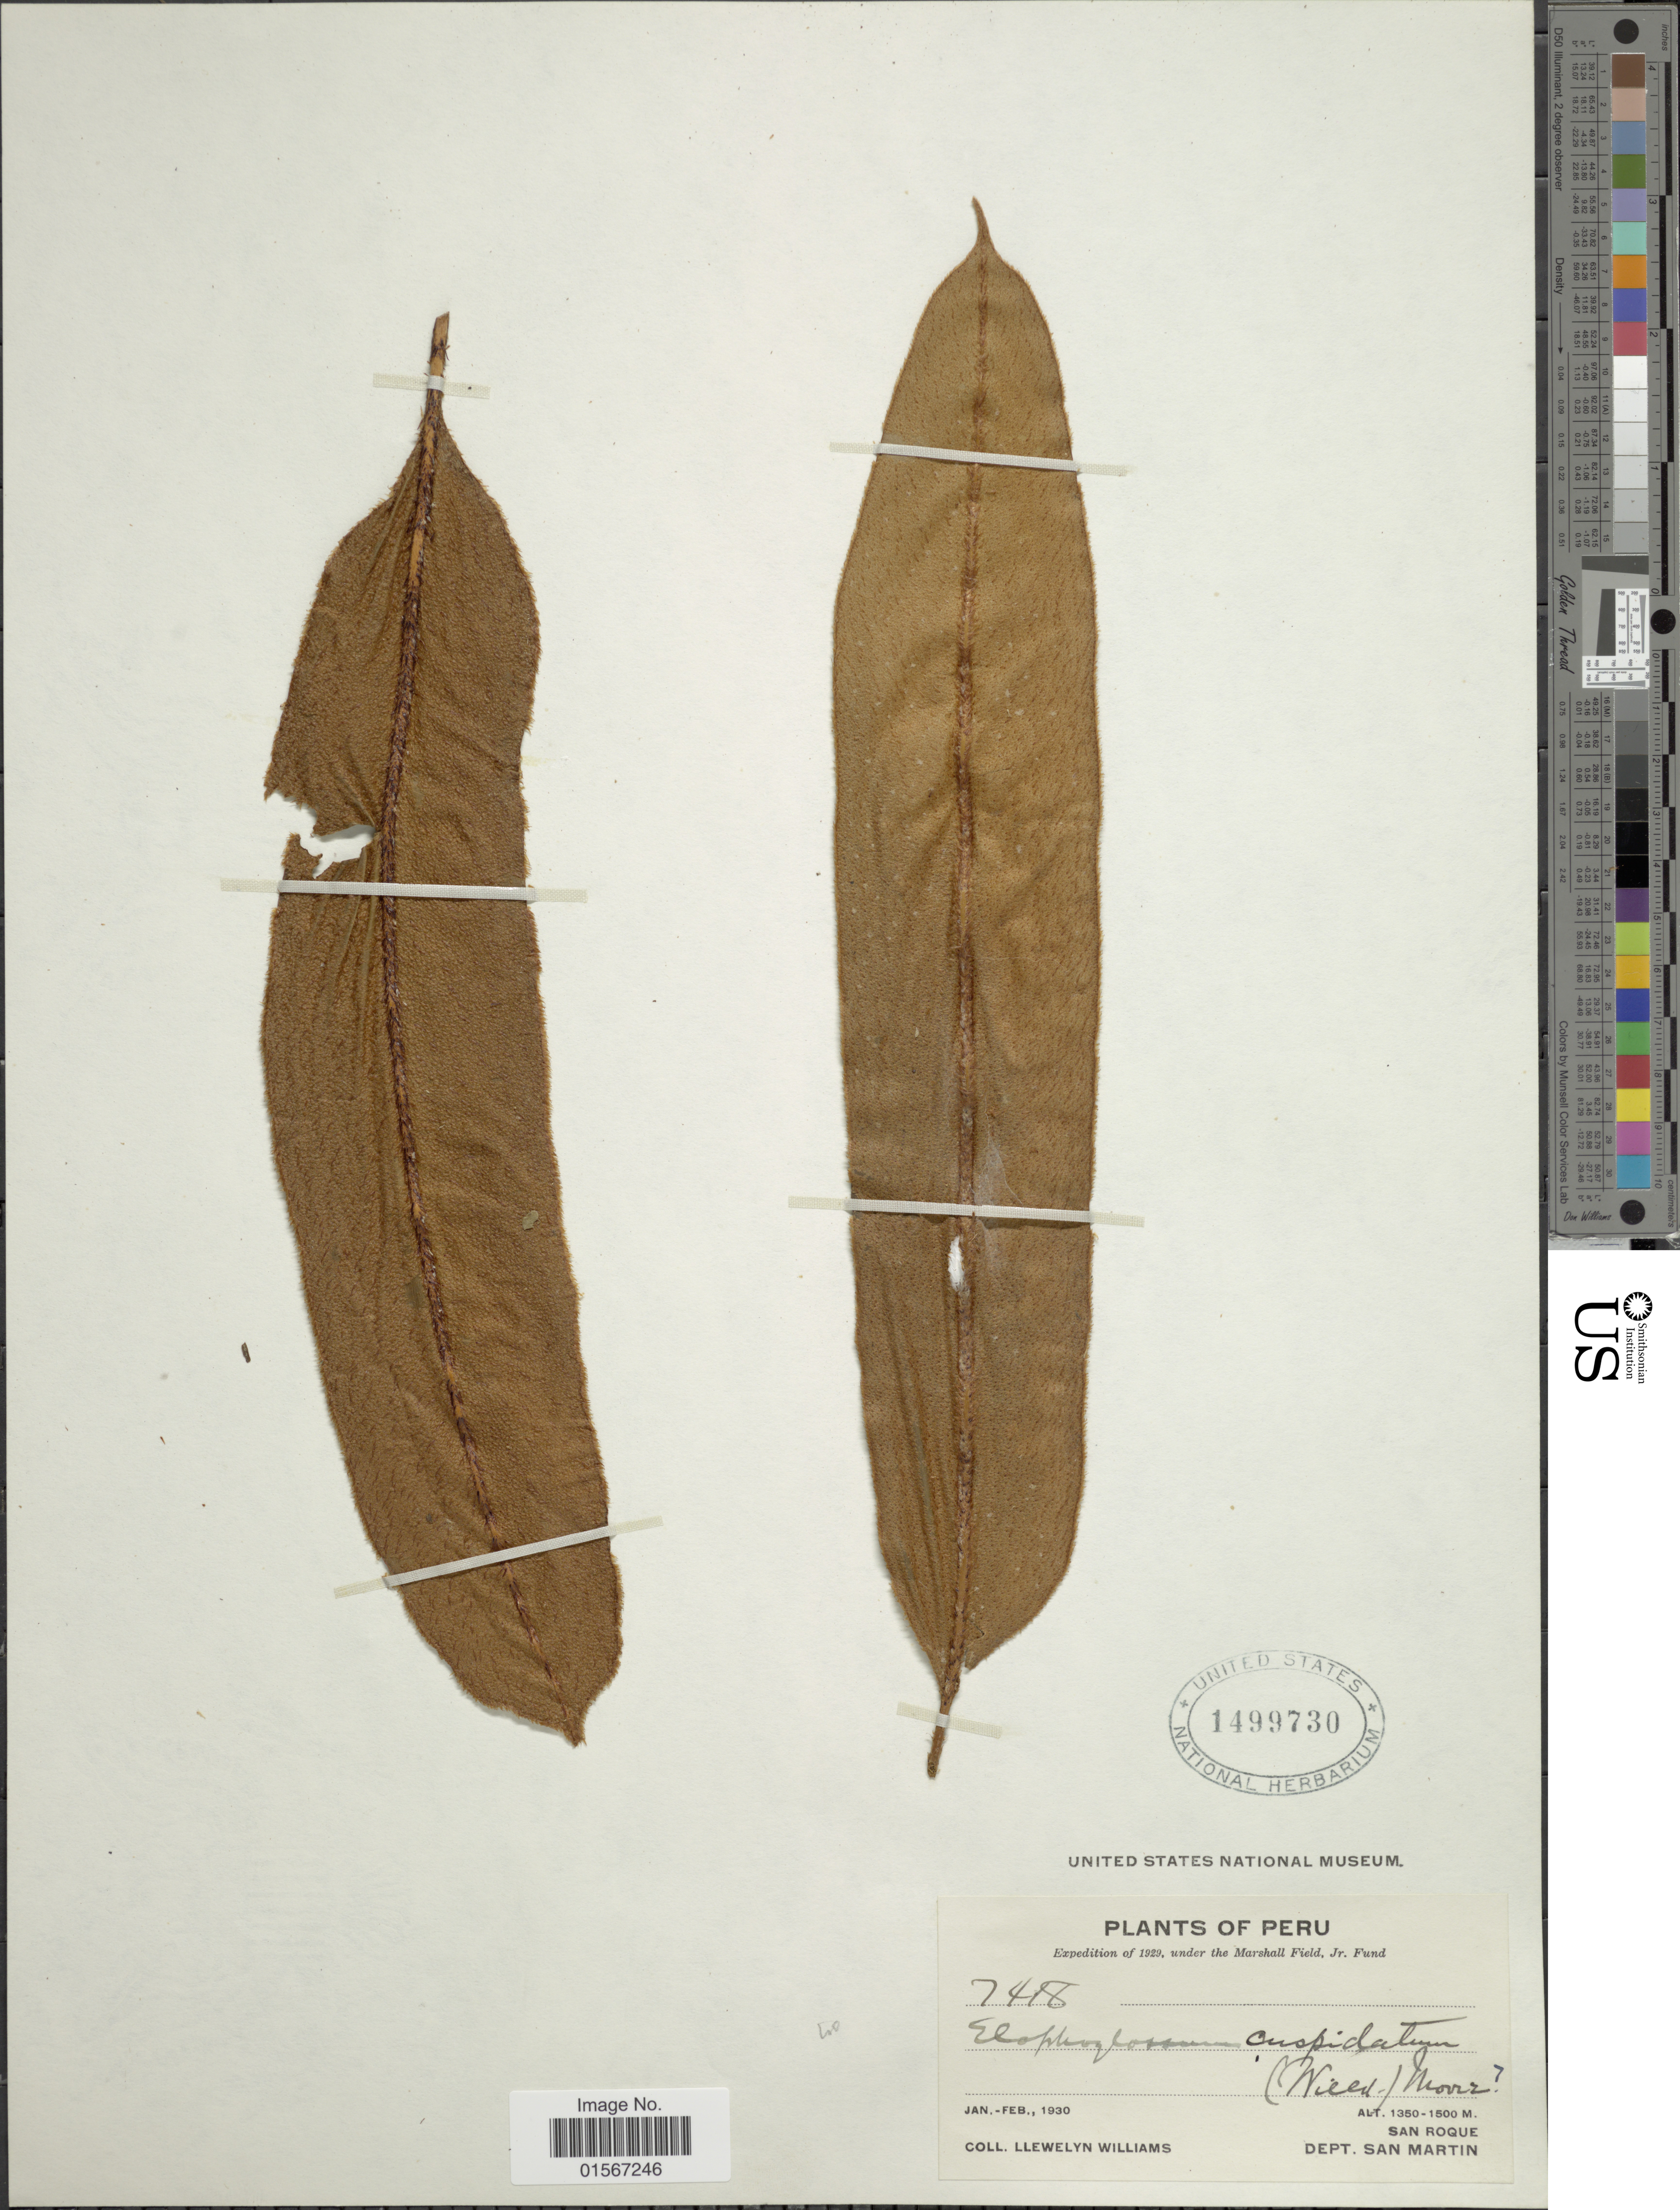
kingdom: Plantae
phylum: Tracheophyta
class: Polypodiopsida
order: Polypodiales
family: Dryopteridaceae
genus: Elaphoglossum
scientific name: Elaphoglossum orbignyanum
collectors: Ll. Williams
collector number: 7418*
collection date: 1930-01/1930-02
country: Peru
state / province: San Martín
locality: Peru, San Roque, Dept. San Martin.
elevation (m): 1350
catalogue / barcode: US 1499730